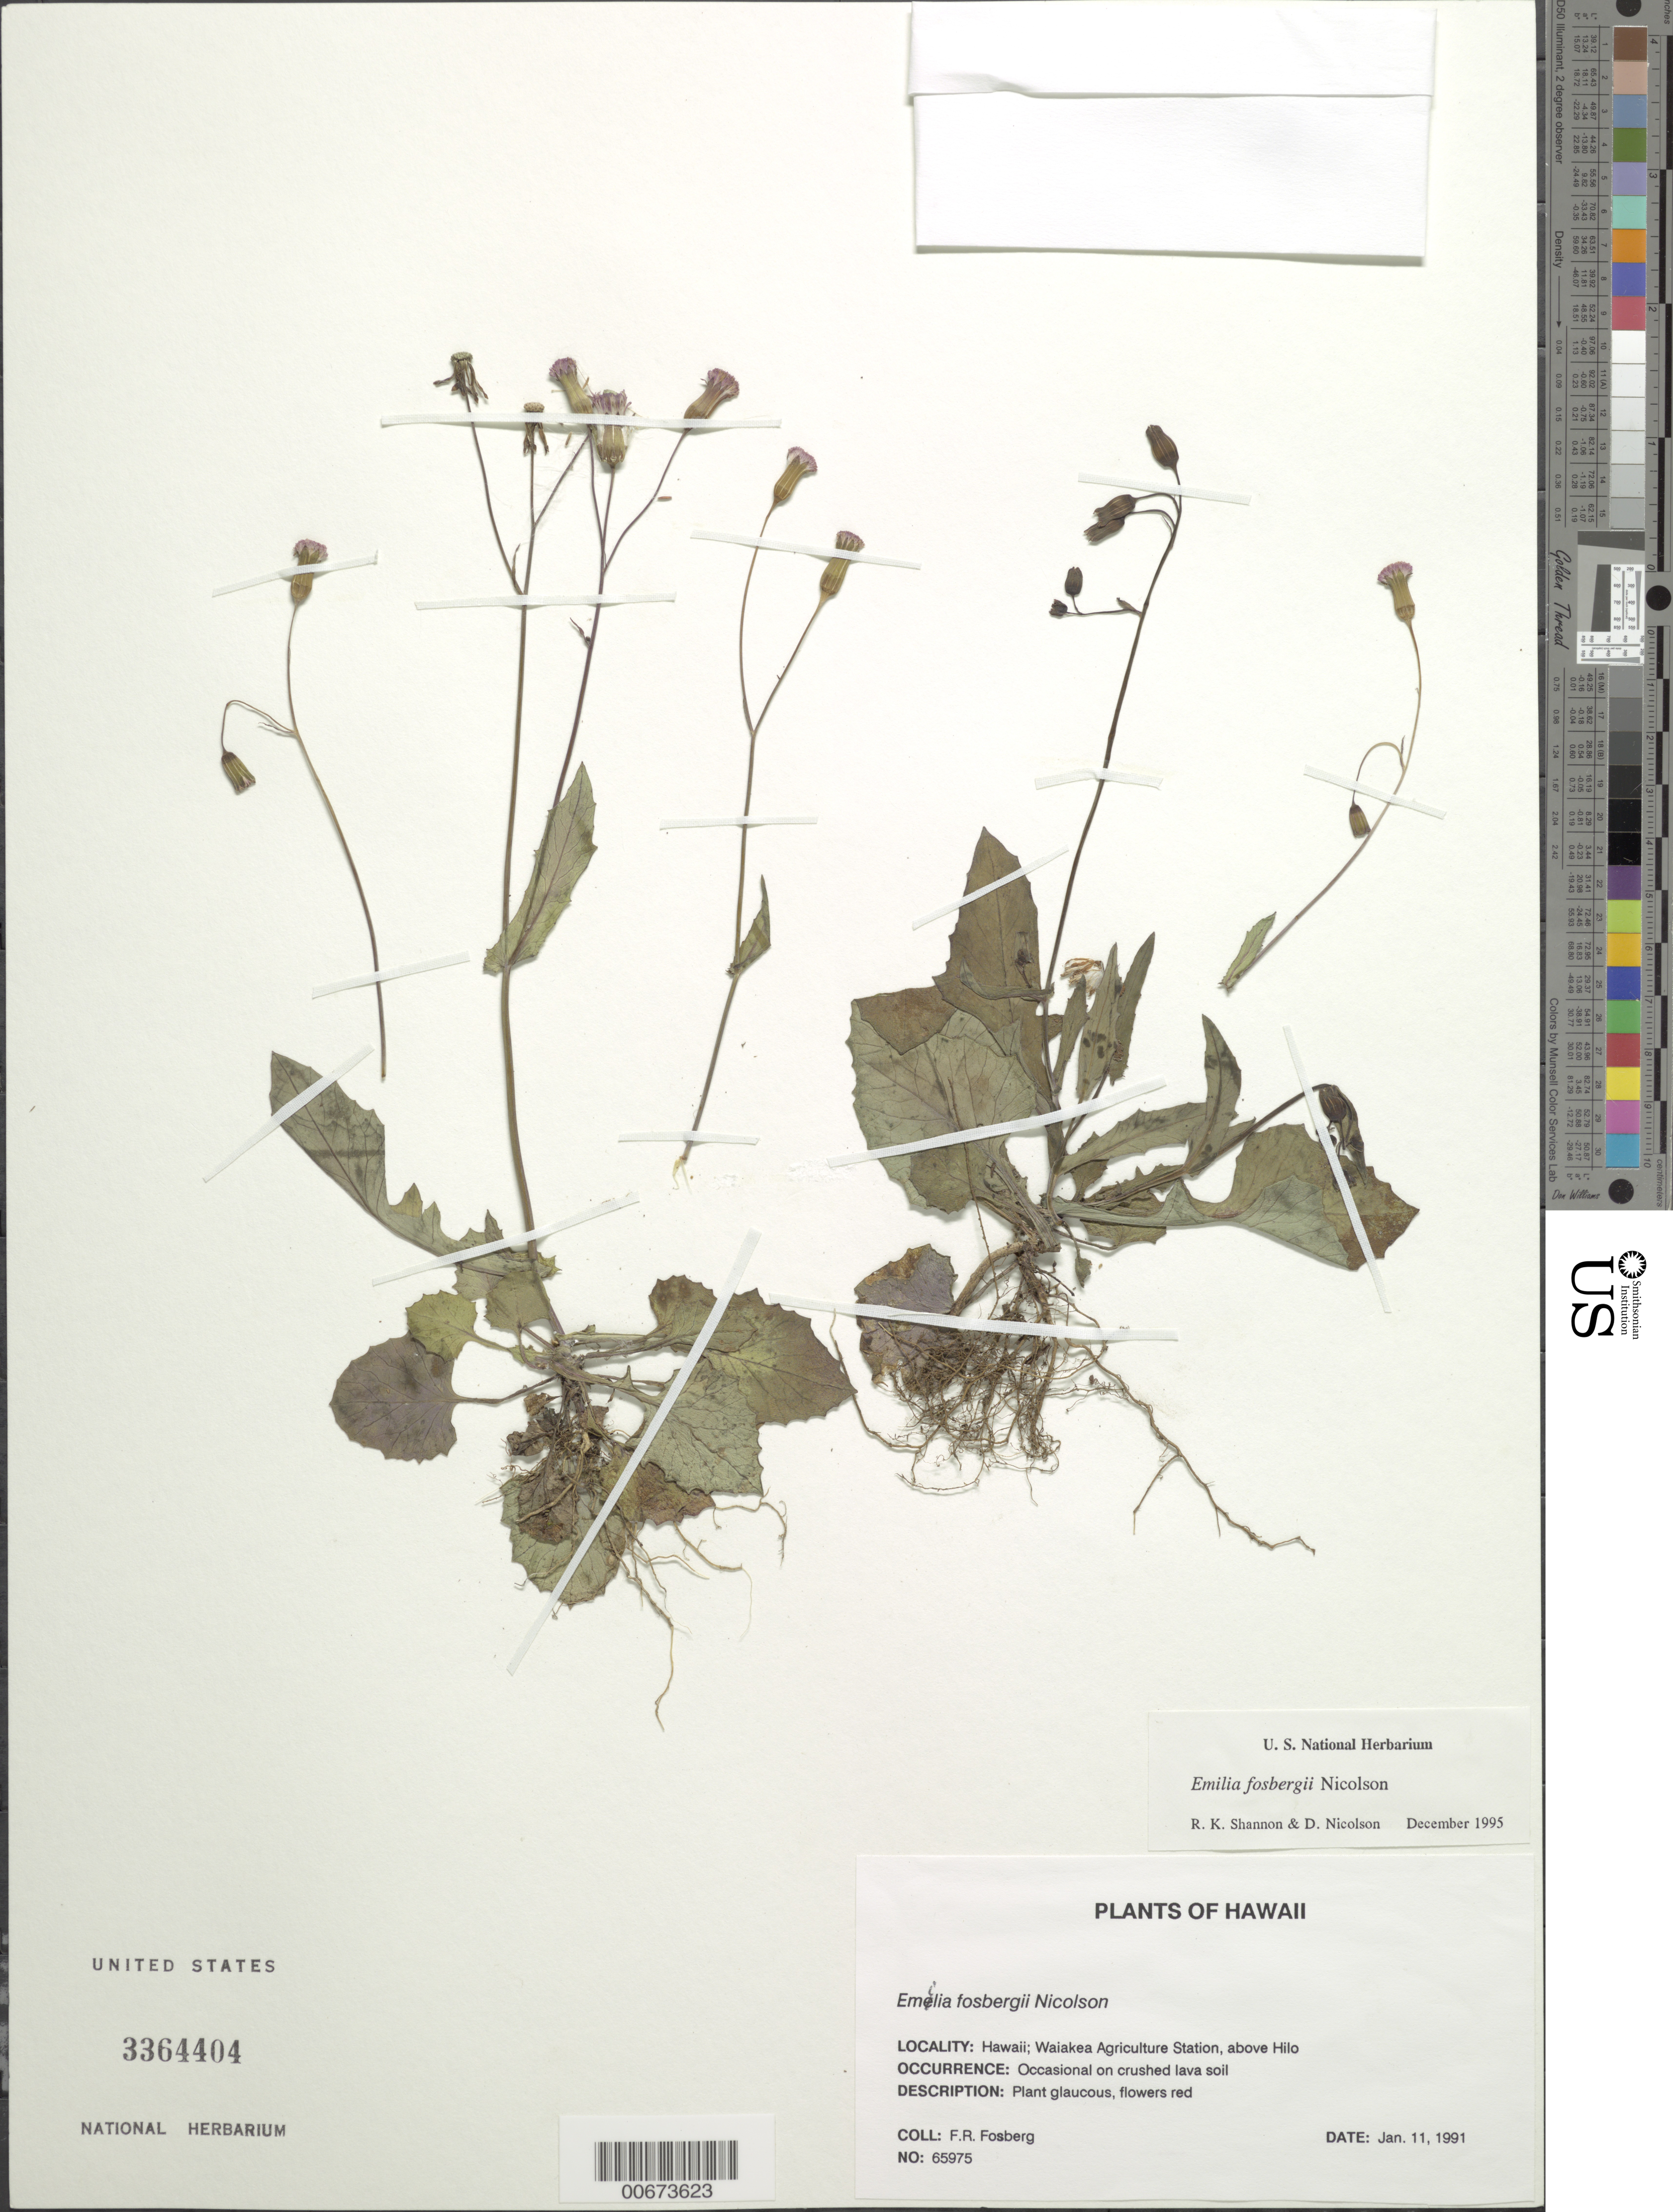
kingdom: Plantae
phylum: Tracheophyta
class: Magnoliopsida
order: Asterales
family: Asteraceae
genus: Emilia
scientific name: Emilia fosbergii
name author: Nicolson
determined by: Shannon, R. K.; Nicolson, D. H.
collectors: F. R. Fosberg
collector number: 65975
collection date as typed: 11 Jan 1991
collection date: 1991-01-11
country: United States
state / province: Hawaii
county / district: Hawaii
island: Hawaii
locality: Waiakea Agriculture Station, above Hilo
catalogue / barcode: US 3364404